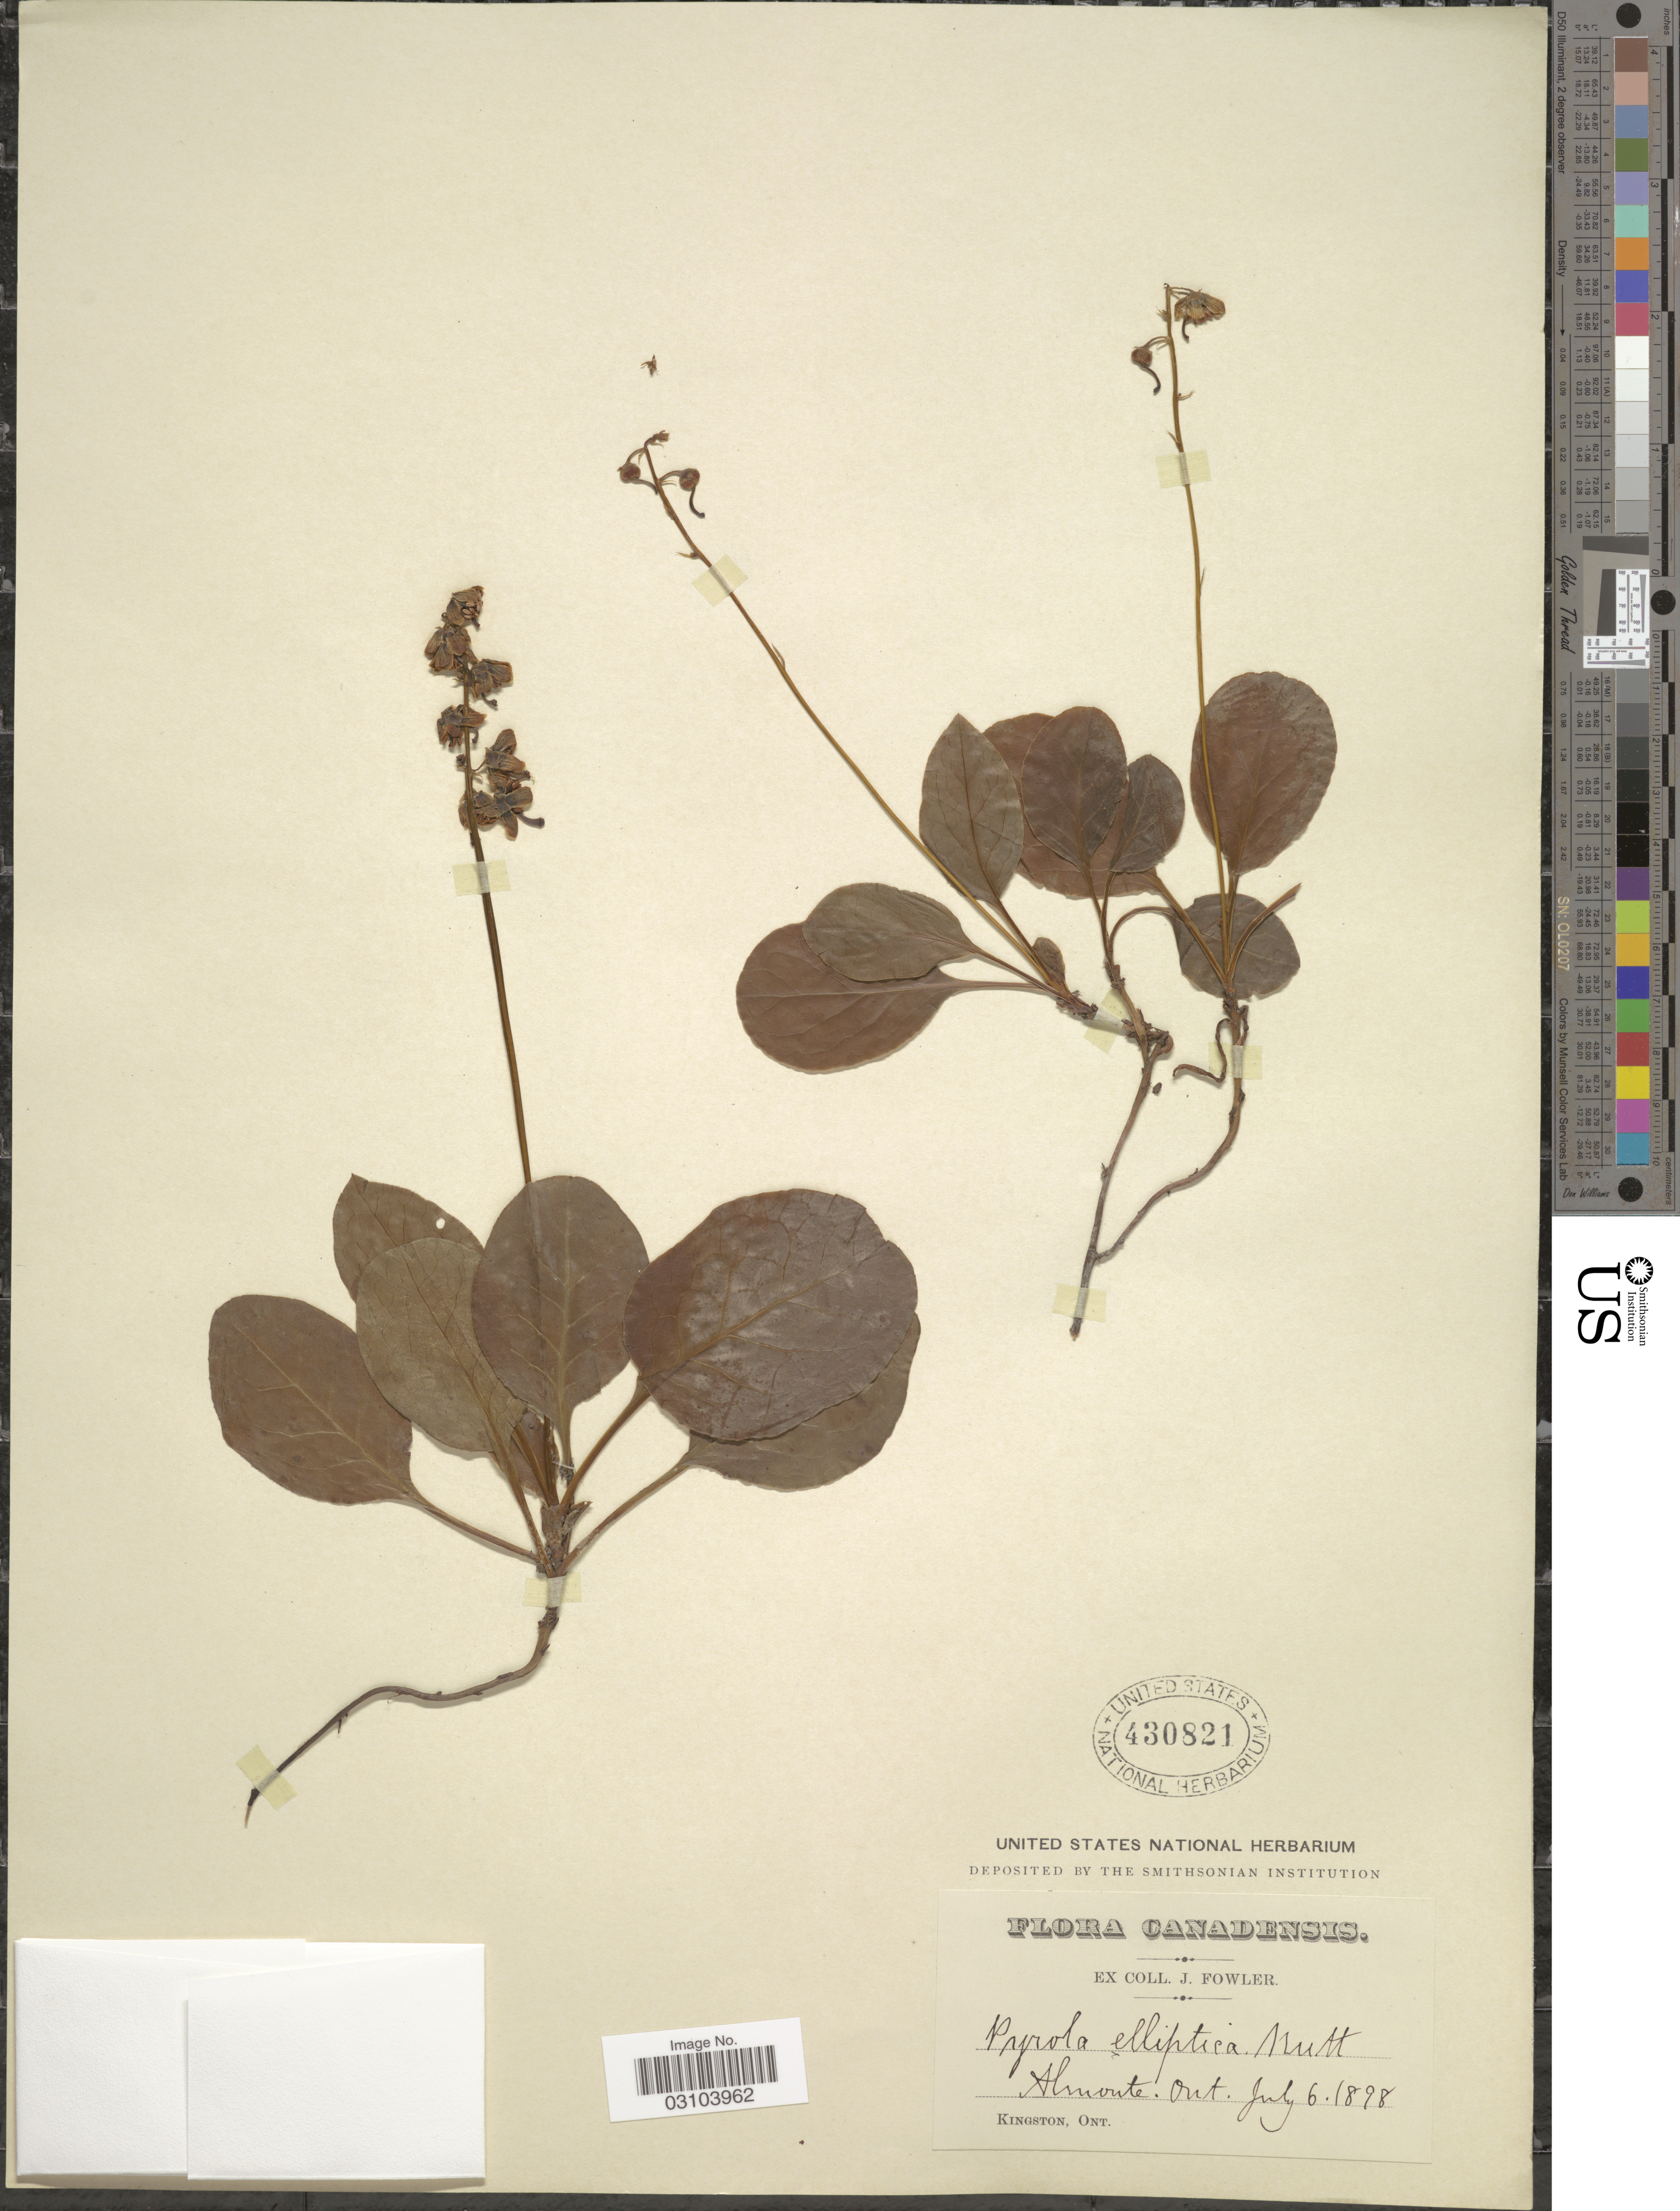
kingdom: Plantae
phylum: Tracheophyta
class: Magnoliopsida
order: Ericales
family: Ericaceae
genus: Pyrola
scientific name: Pyrola elliptica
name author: Nutt.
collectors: J. Fowler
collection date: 1898-07-06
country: Canada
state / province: Ontario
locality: Canadensis. Almonte. Ont.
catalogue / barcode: US 430821